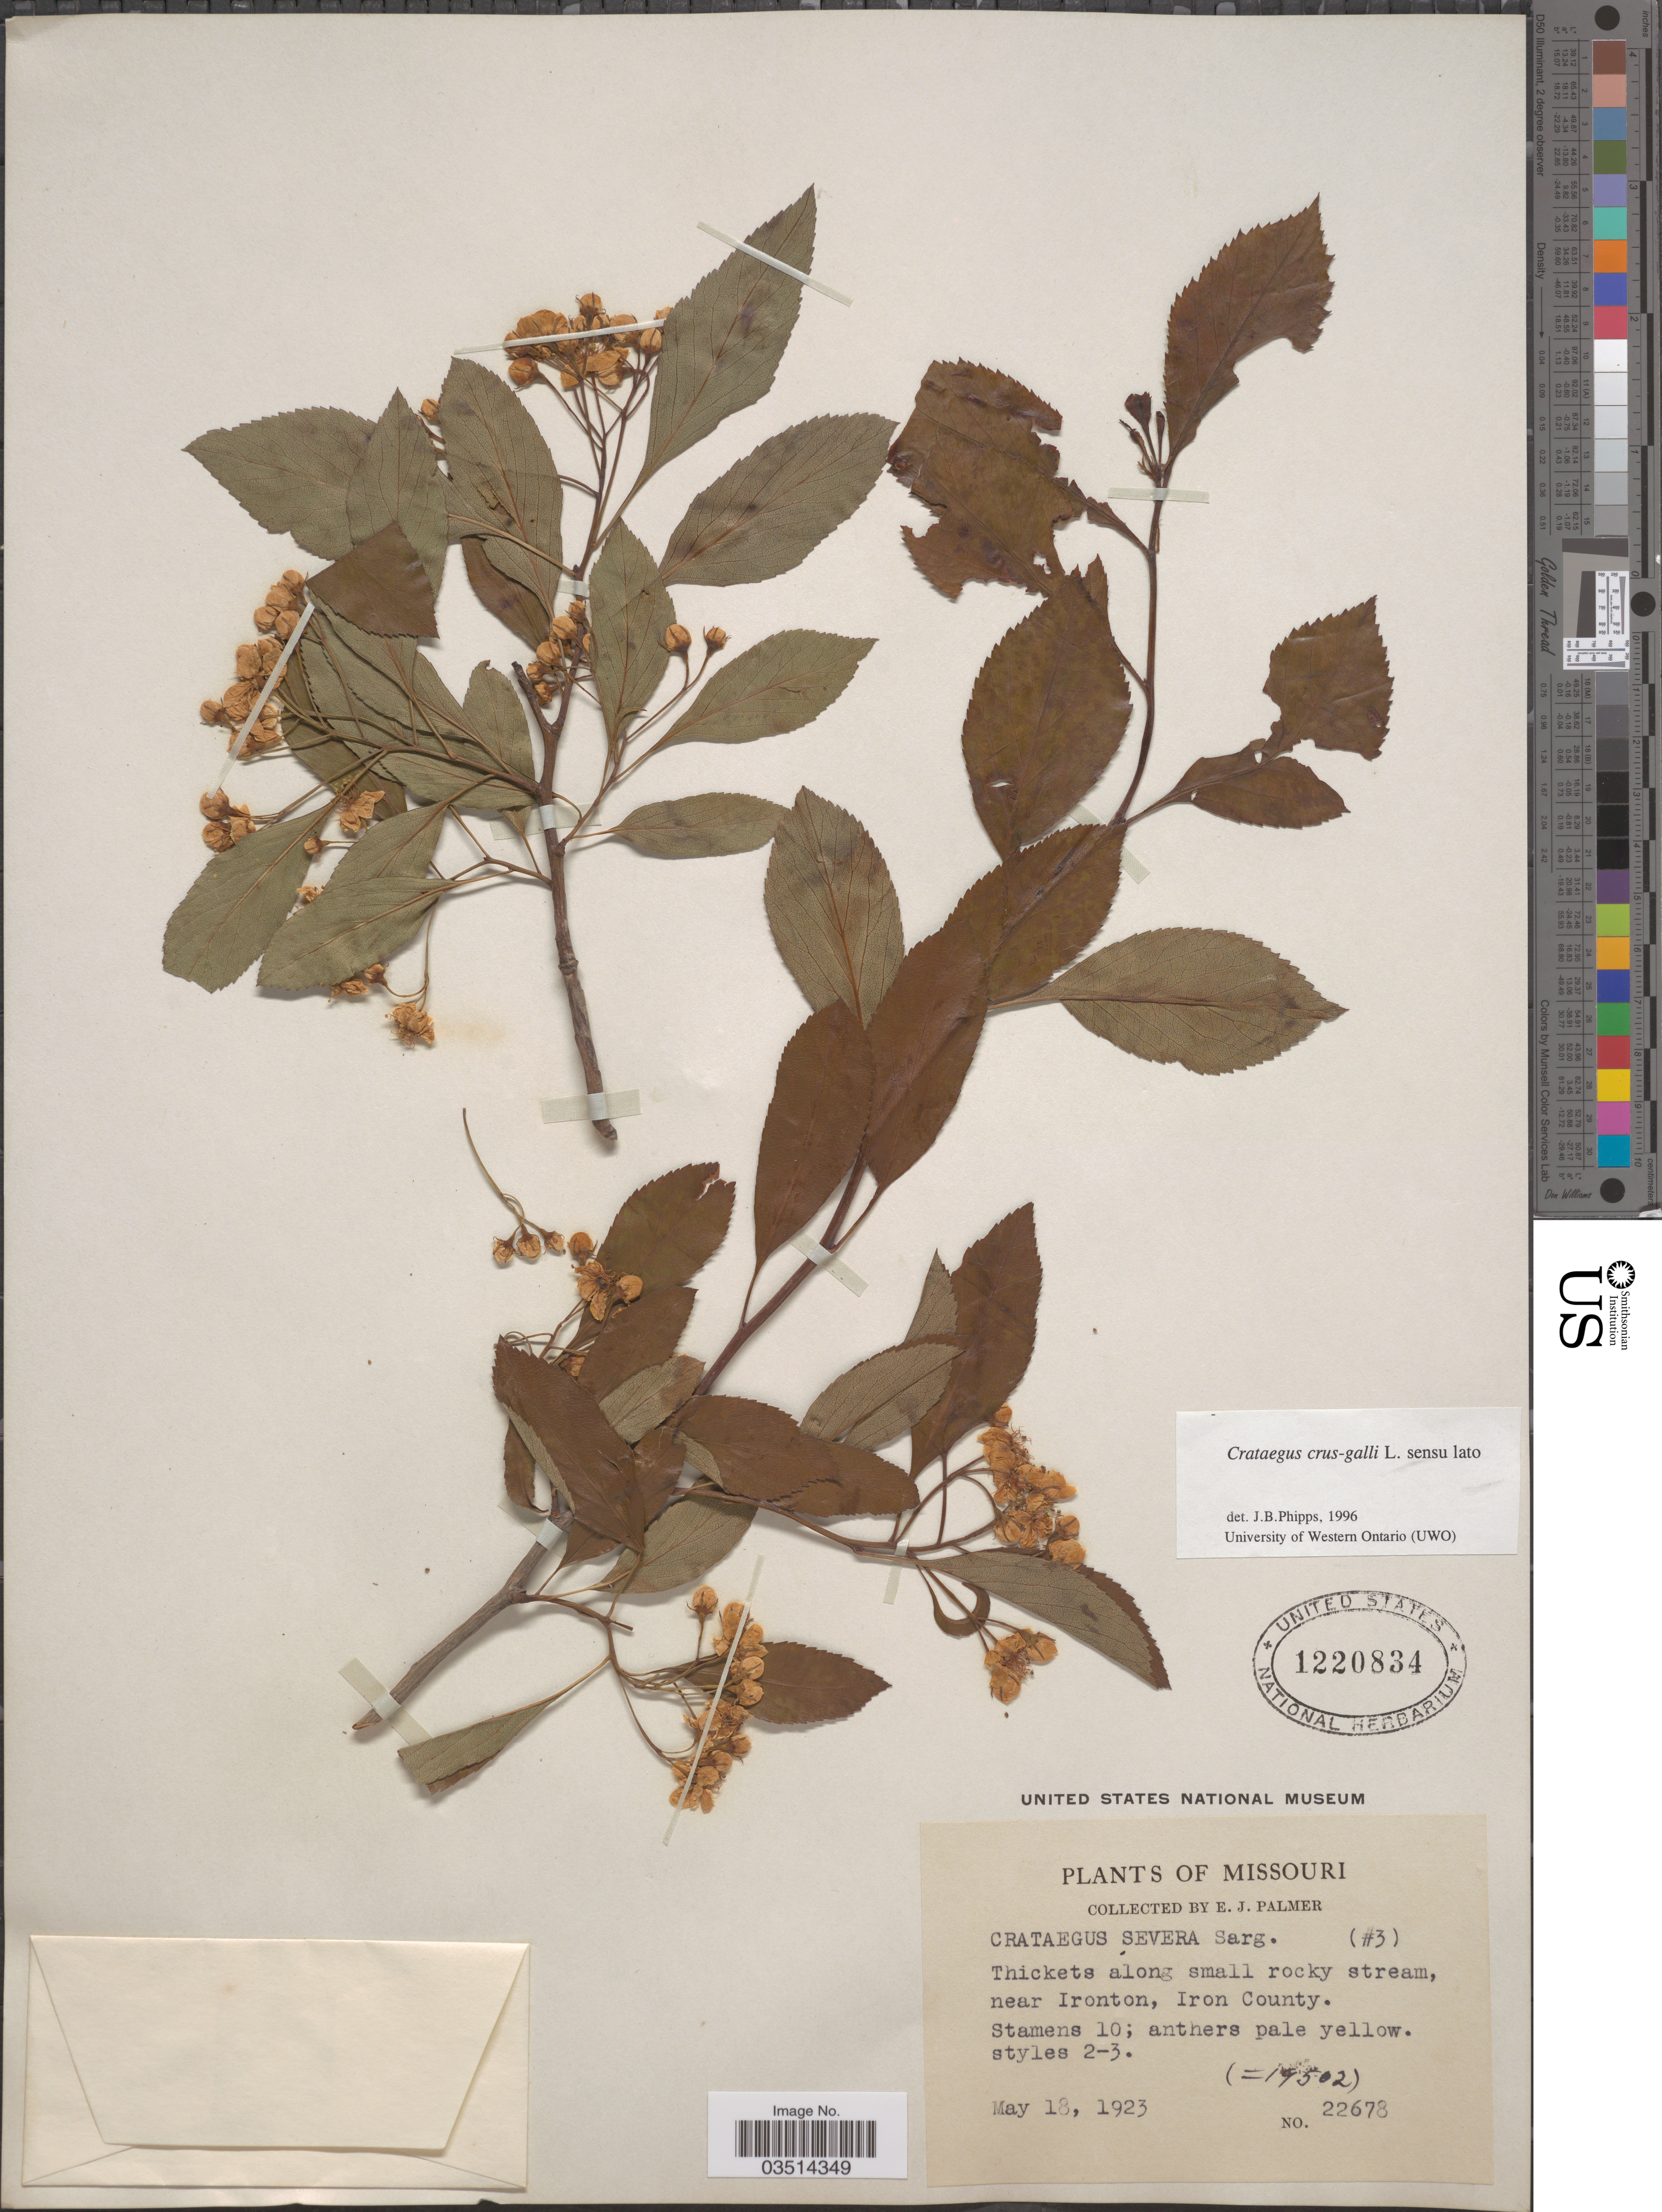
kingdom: Plantae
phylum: Tracheophyta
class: Magnoliopsida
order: Rosales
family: Rosaceae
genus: Crataegus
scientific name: Crataegus crus-galli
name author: L.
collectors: E. J. Palmer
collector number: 22678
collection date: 1923-05-18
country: United States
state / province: Missouri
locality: Thickets along small rocky stream, near Ironton, Iron County.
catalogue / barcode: US 1220834